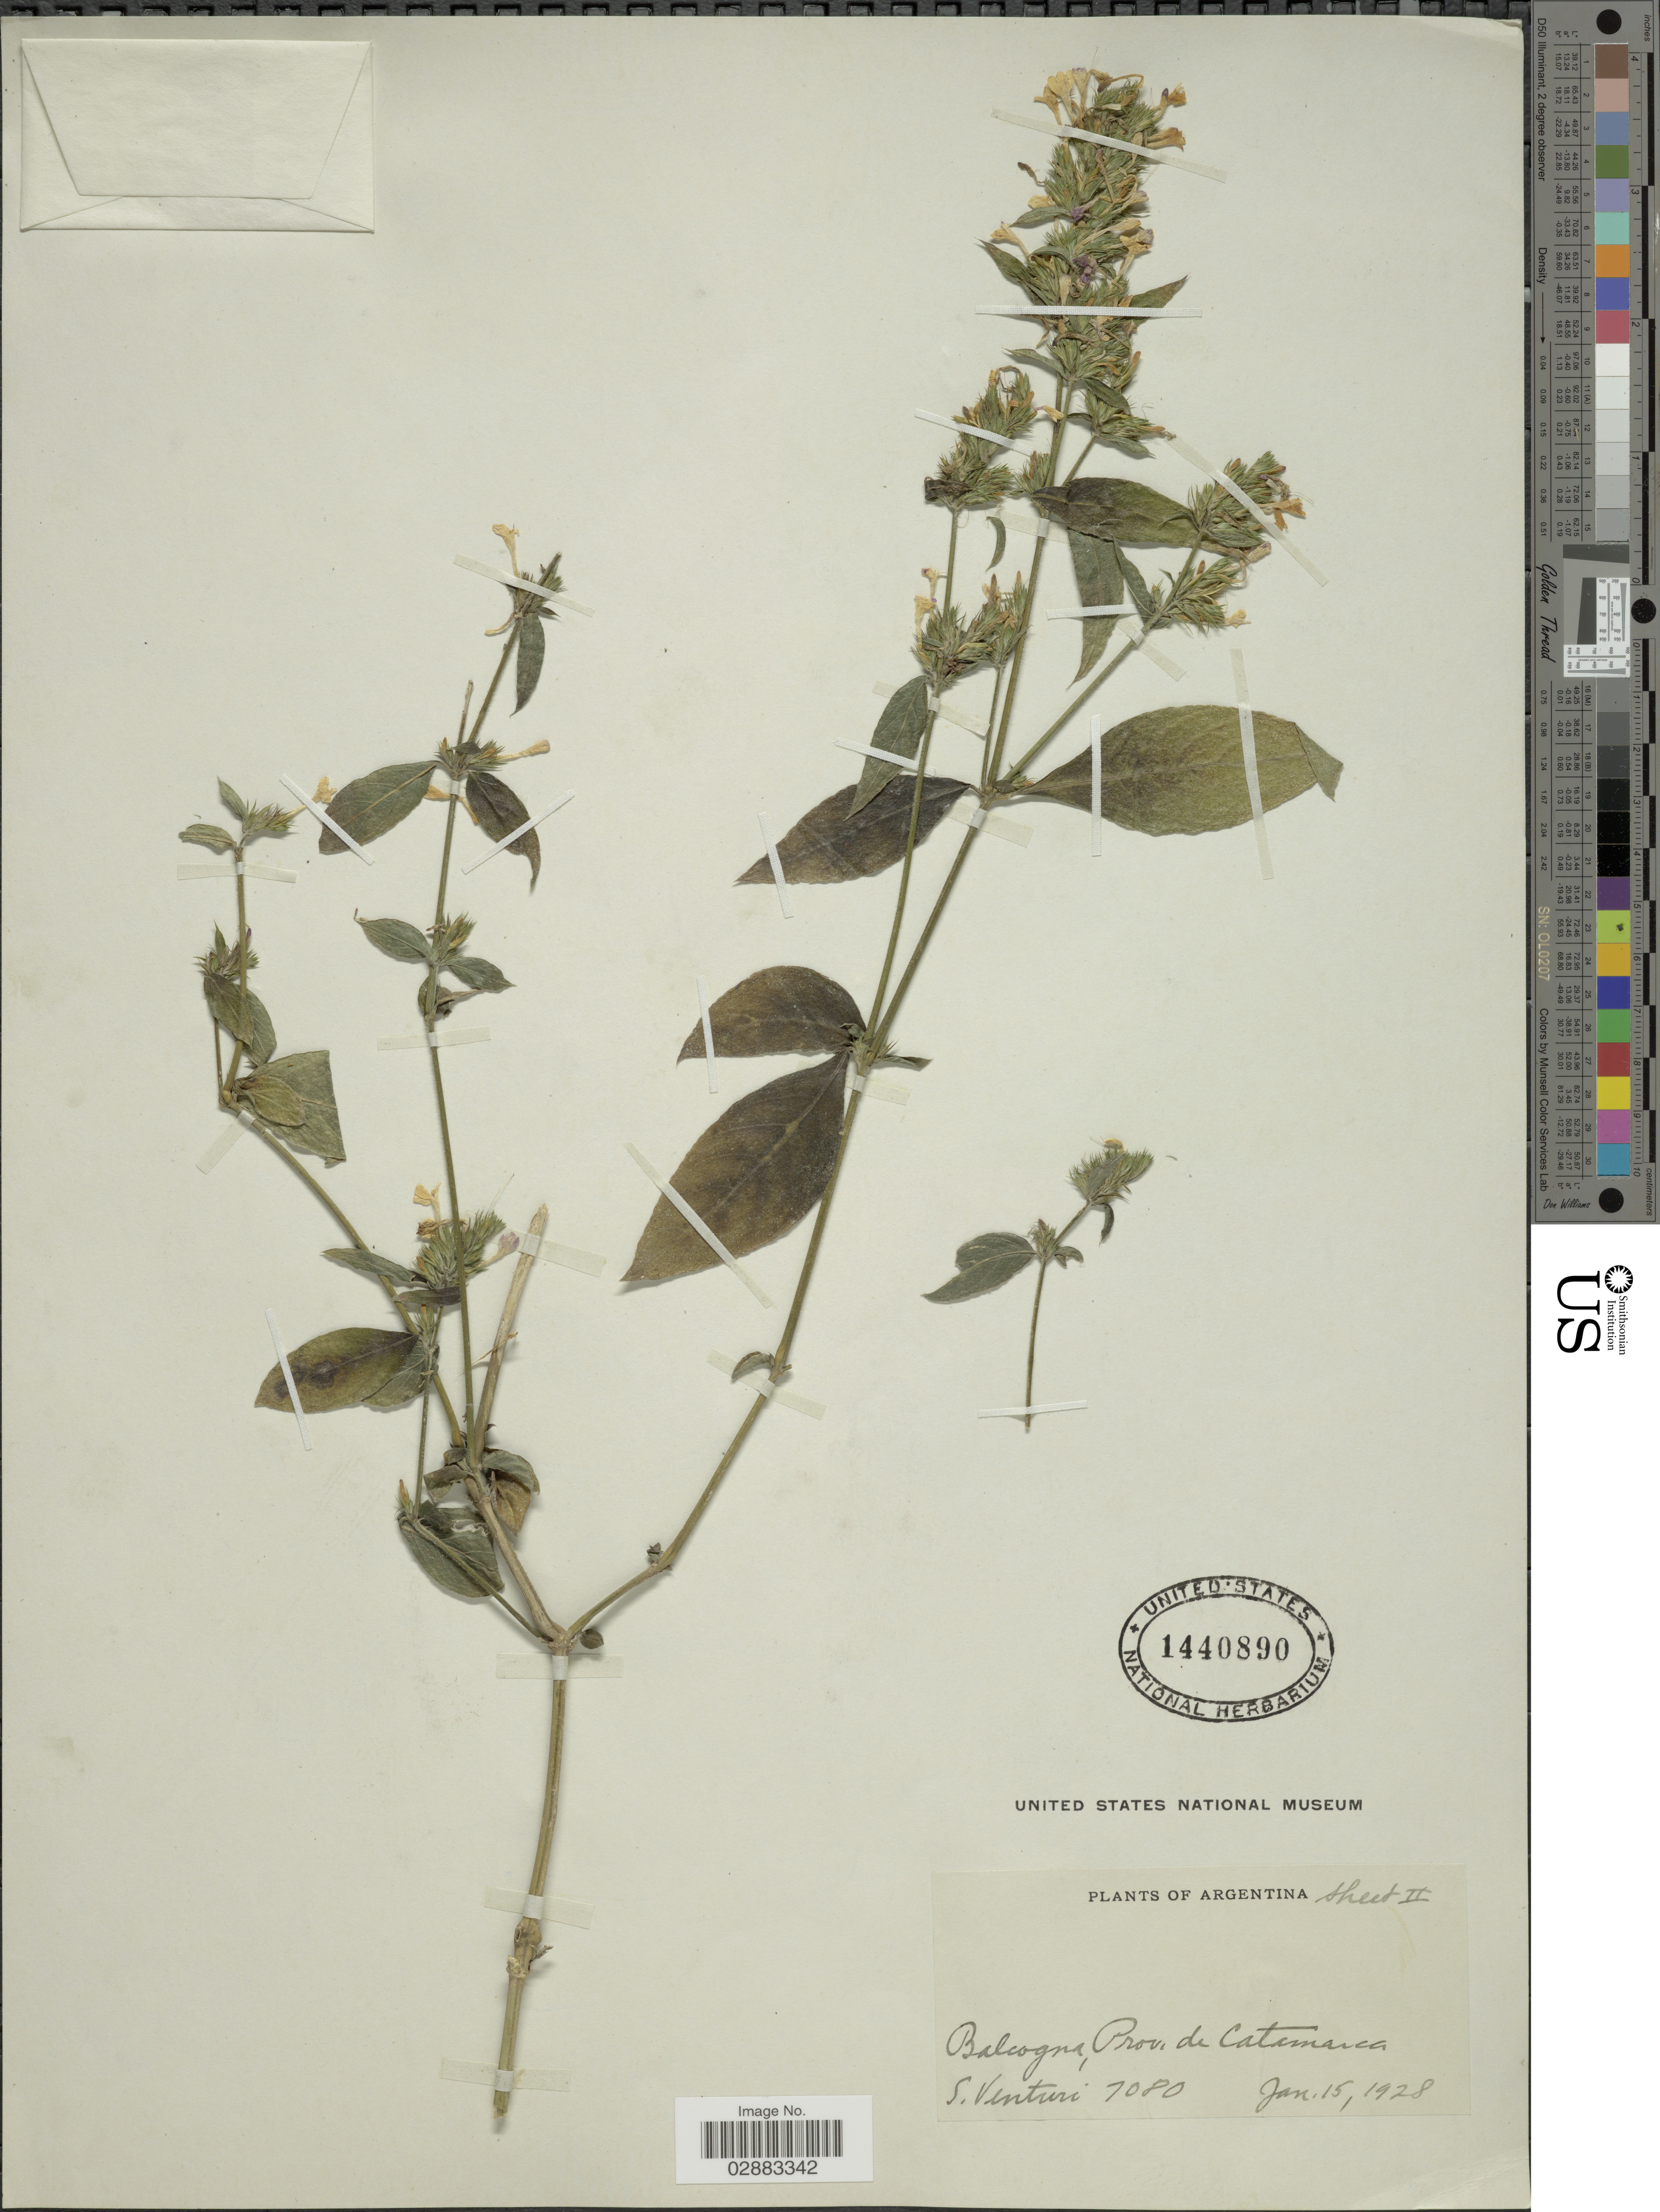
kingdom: Plantae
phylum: Tracheophyta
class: Magnoliopsida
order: Lamiales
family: Acanthaceae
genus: Justicia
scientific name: Justicia goudotii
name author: V.A.W. Graham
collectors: S. Venturi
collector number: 7080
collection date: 1928-01-15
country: Argentina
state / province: Catamarca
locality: Balcogna, Prov. de Catamarca.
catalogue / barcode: US 1440890